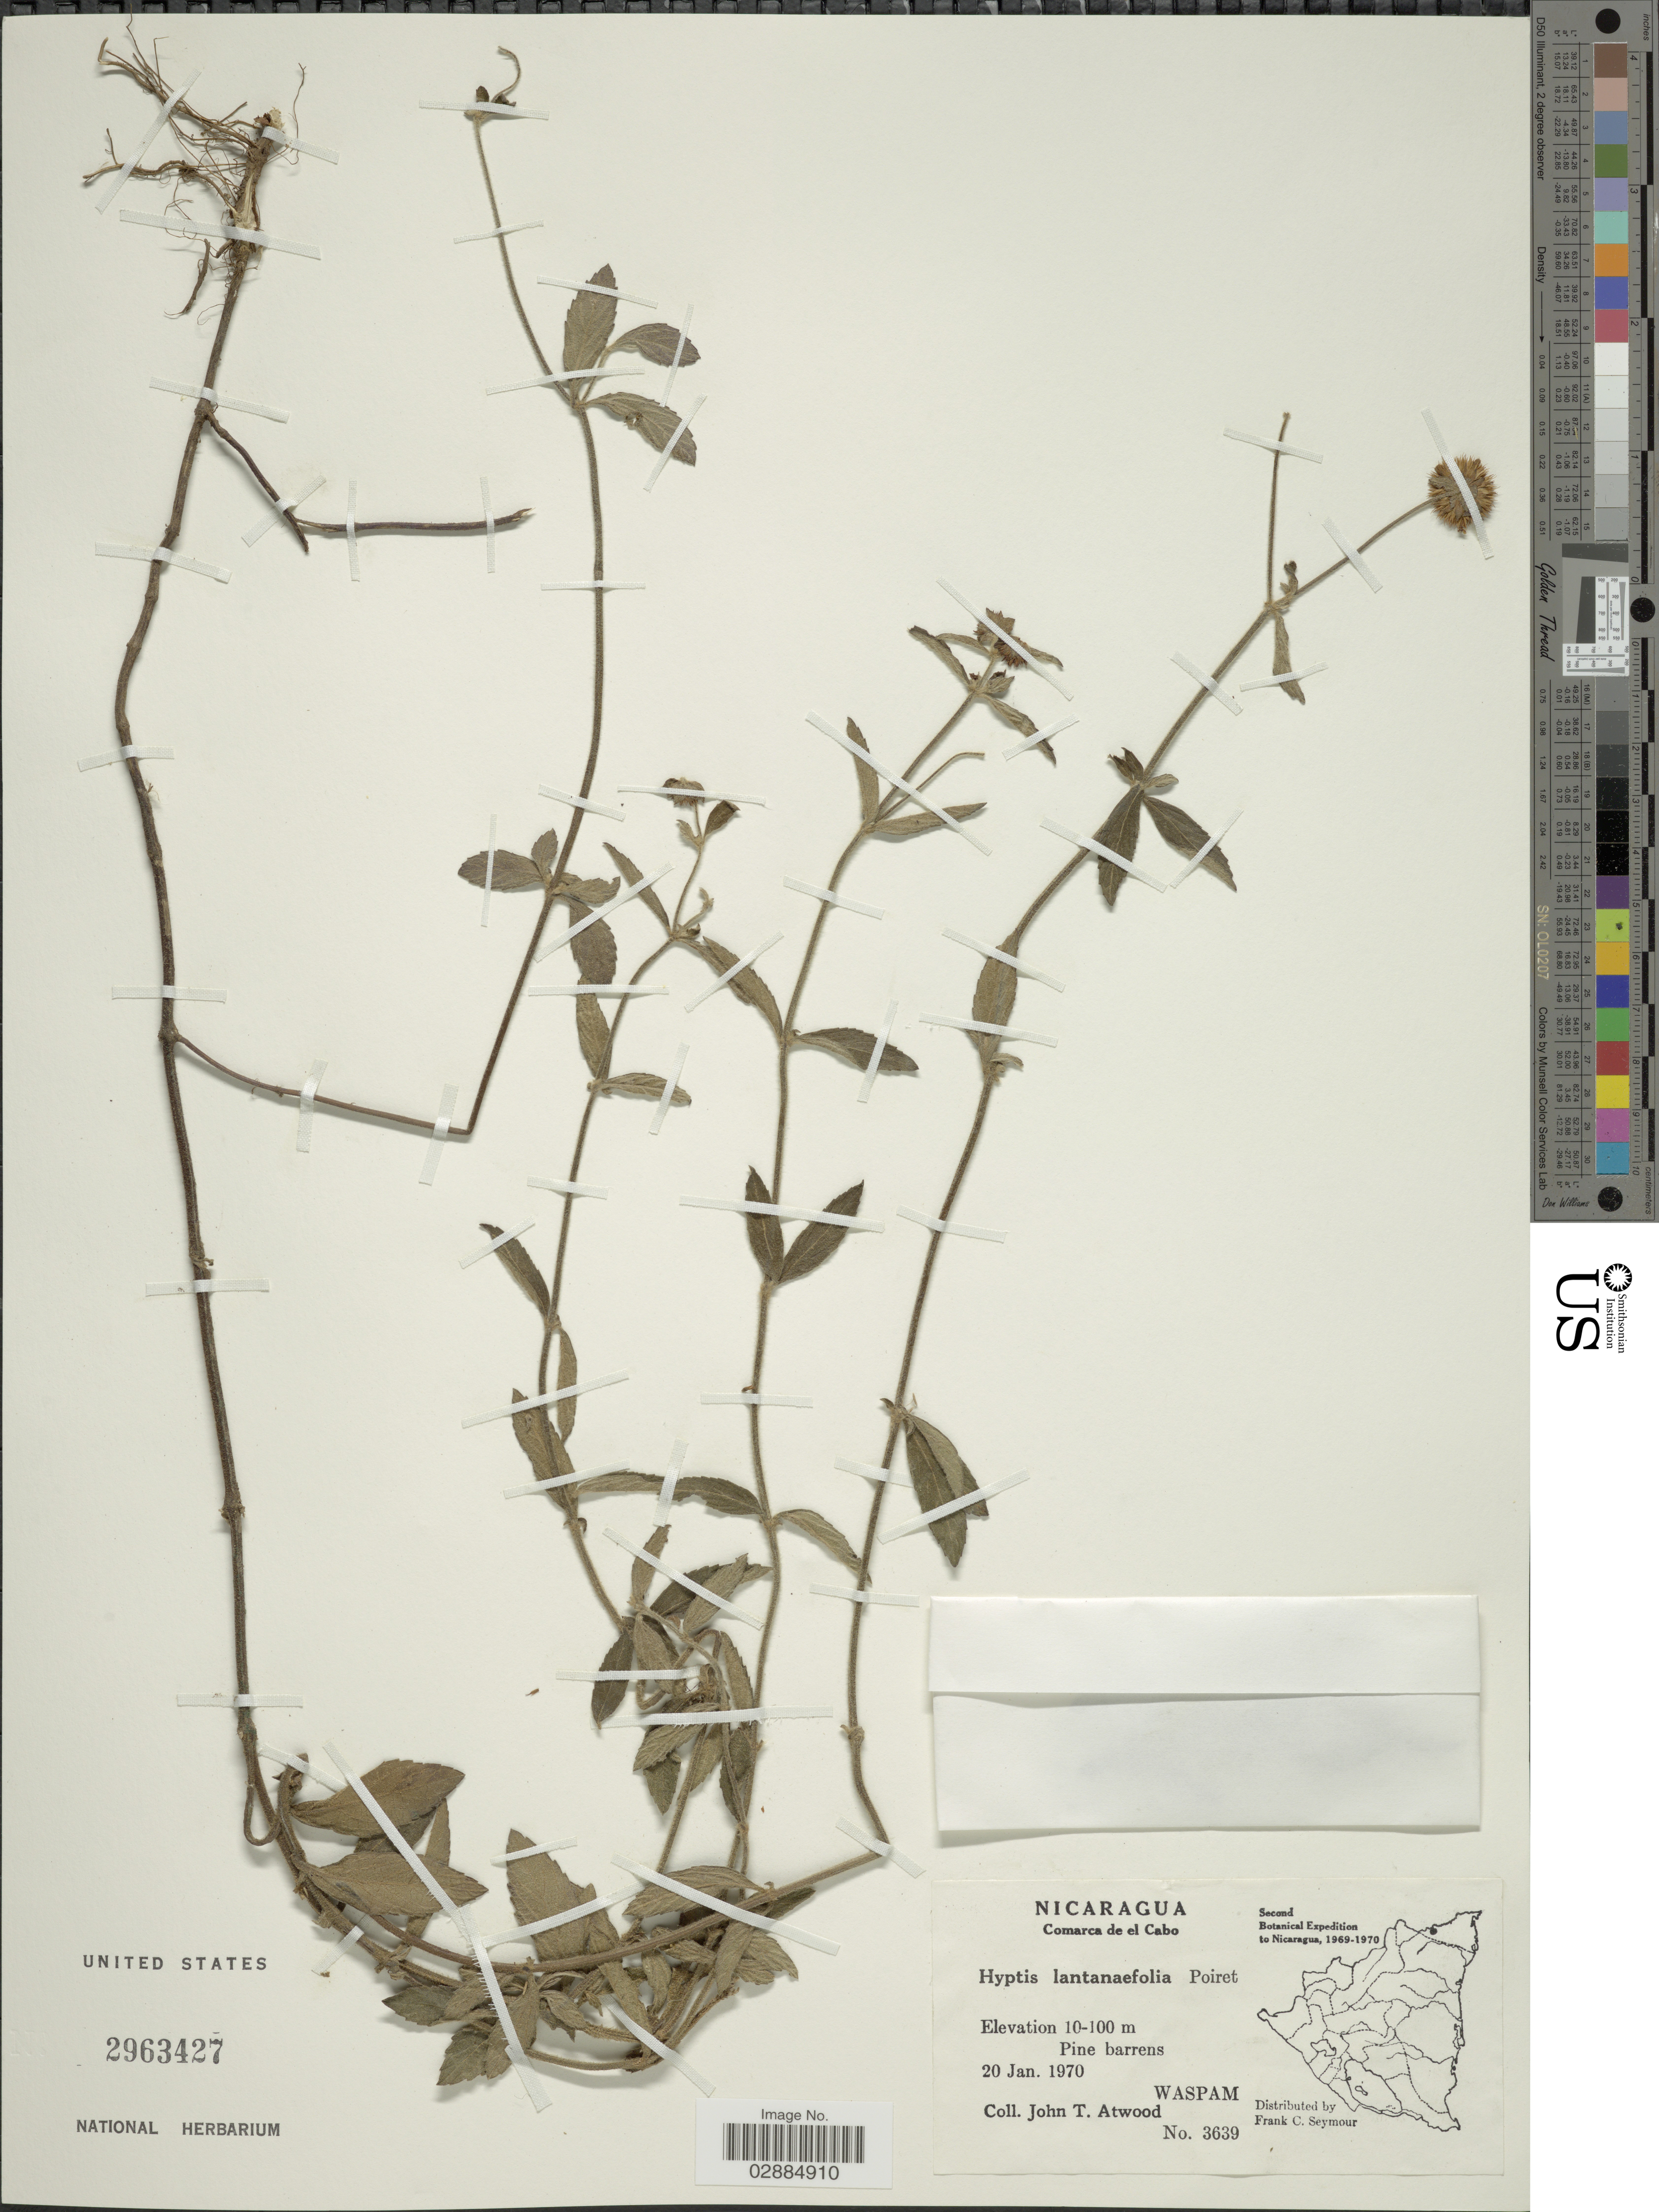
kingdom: Plantae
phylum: Tracheophyta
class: Magnoliopsida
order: Lamiales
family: Lamiaceae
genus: Hyptis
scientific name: Hyptis lantanifolia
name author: Poit.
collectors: J. T. Atwood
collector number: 3639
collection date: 1970-01-20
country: Nicaragua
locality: Comarca de el Cabo.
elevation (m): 10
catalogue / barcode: US 2963427